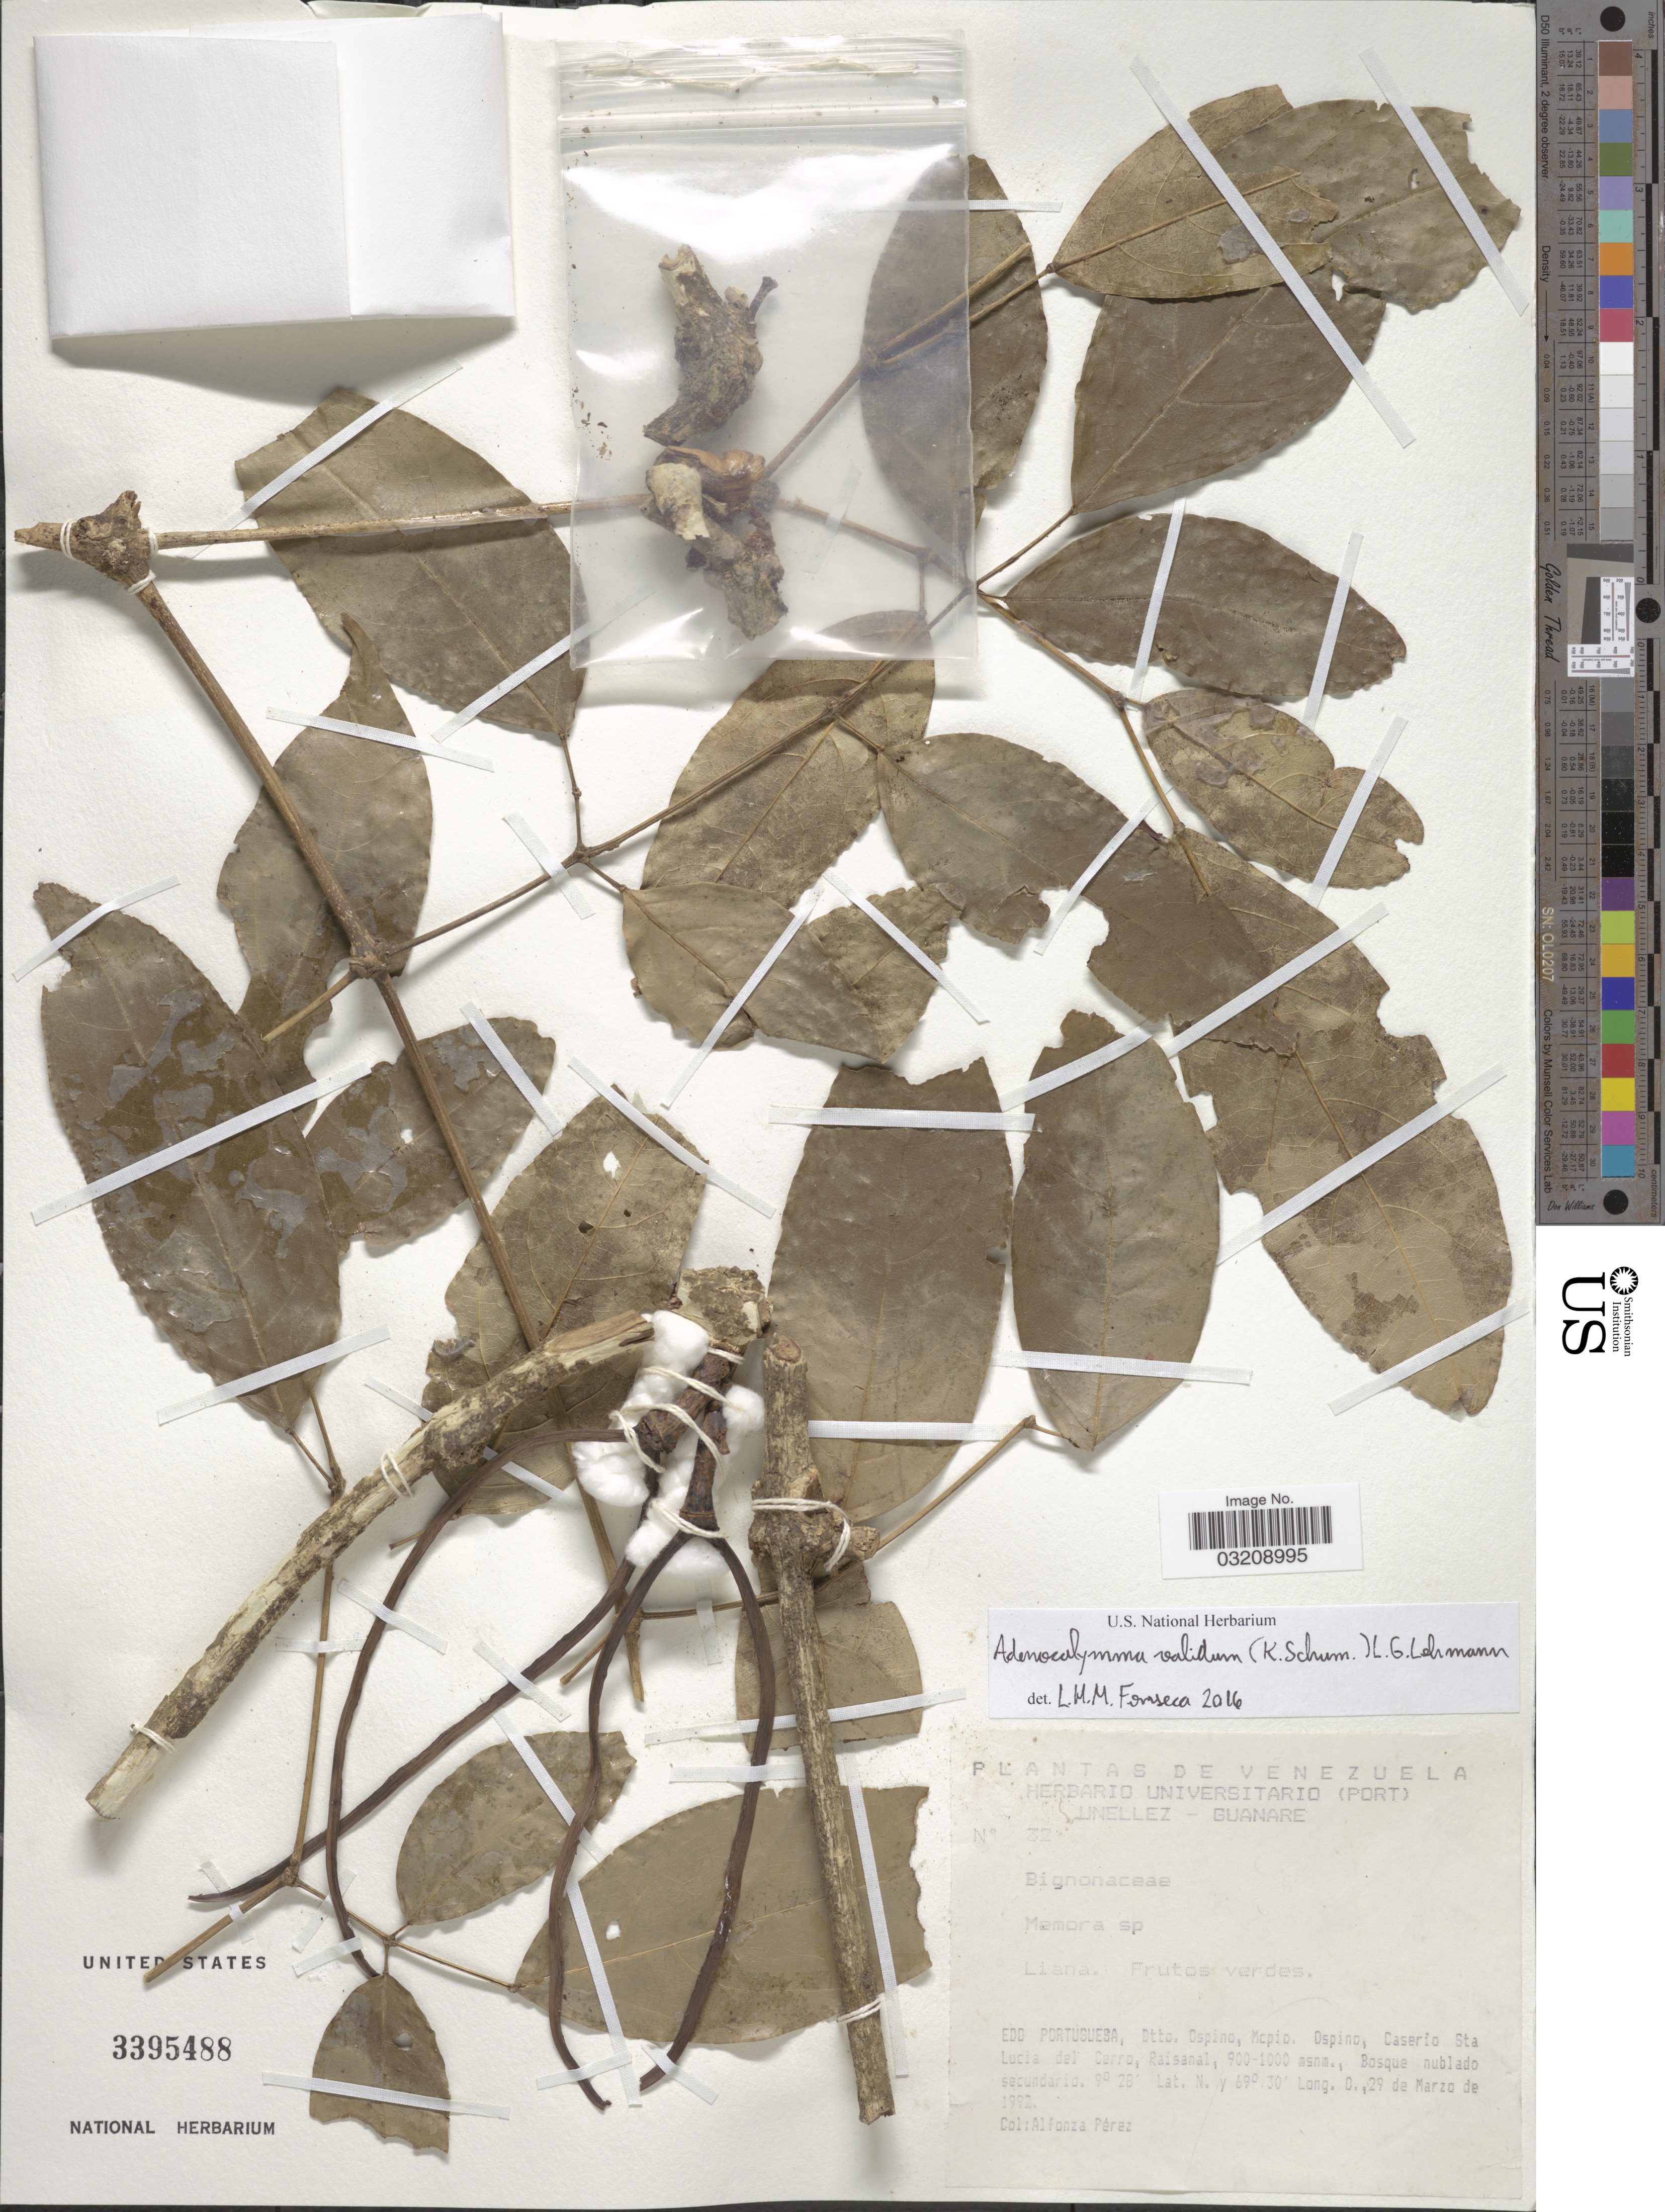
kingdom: Plantae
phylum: Tracheophyta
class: Magnoliopsida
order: Lamiales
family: Bignoniaceae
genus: Adenocalymma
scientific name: Adenocalymma validum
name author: (K. Schum.) L.G. Lohmann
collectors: A. Pérez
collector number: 32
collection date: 1992-03-29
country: Venezuela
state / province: Portuguesa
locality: Dtto. Ospino, Mcpio. Ospino, Caserio Sta Lucia del Cerro, Raisanal.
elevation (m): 900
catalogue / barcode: US 3395488